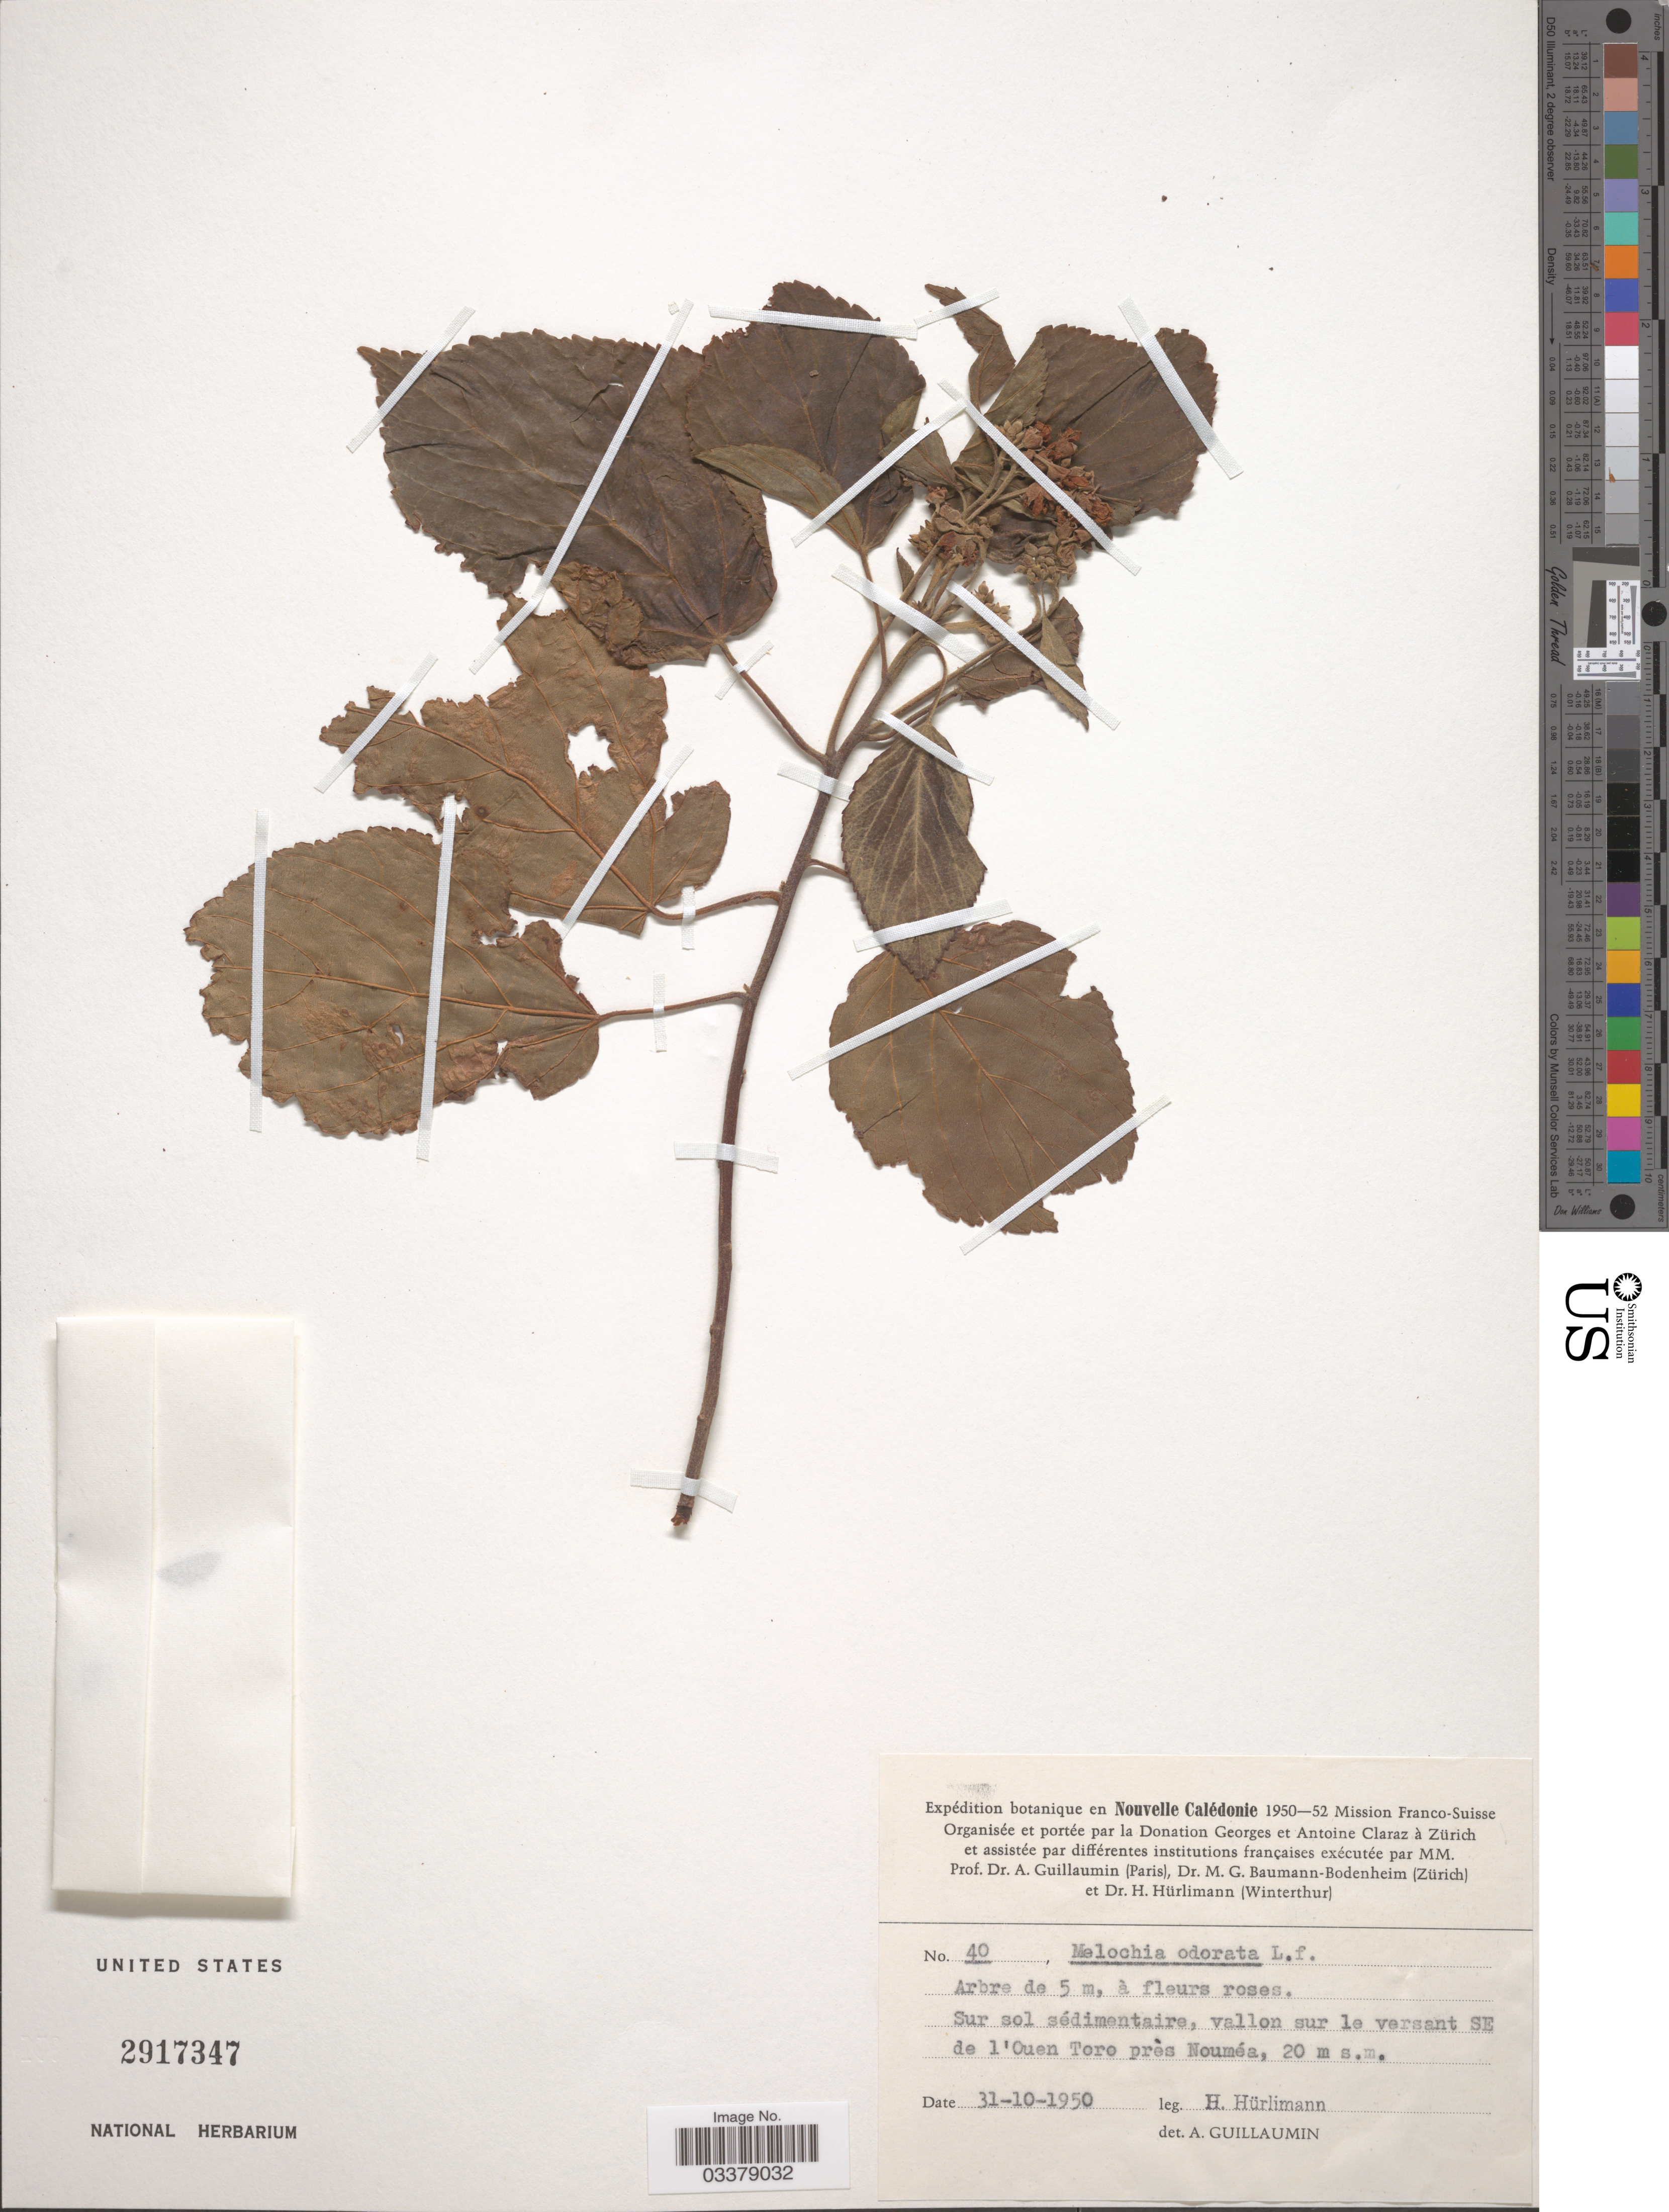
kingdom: Plantae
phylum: Tracheophyta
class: Magnoliopsida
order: Malvales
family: Malvaceae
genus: Melochia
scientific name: Melochia odorata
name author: L. f.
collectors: H. Hürlimann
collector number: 40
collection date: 1950-10-31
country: New Caledonia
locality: Nouvelle Calédonie. Sur sol sédimentaire, vallon sur le versant SE de l'Ouen Toro près Nouméa.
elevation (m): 20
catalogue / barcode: US 2917347